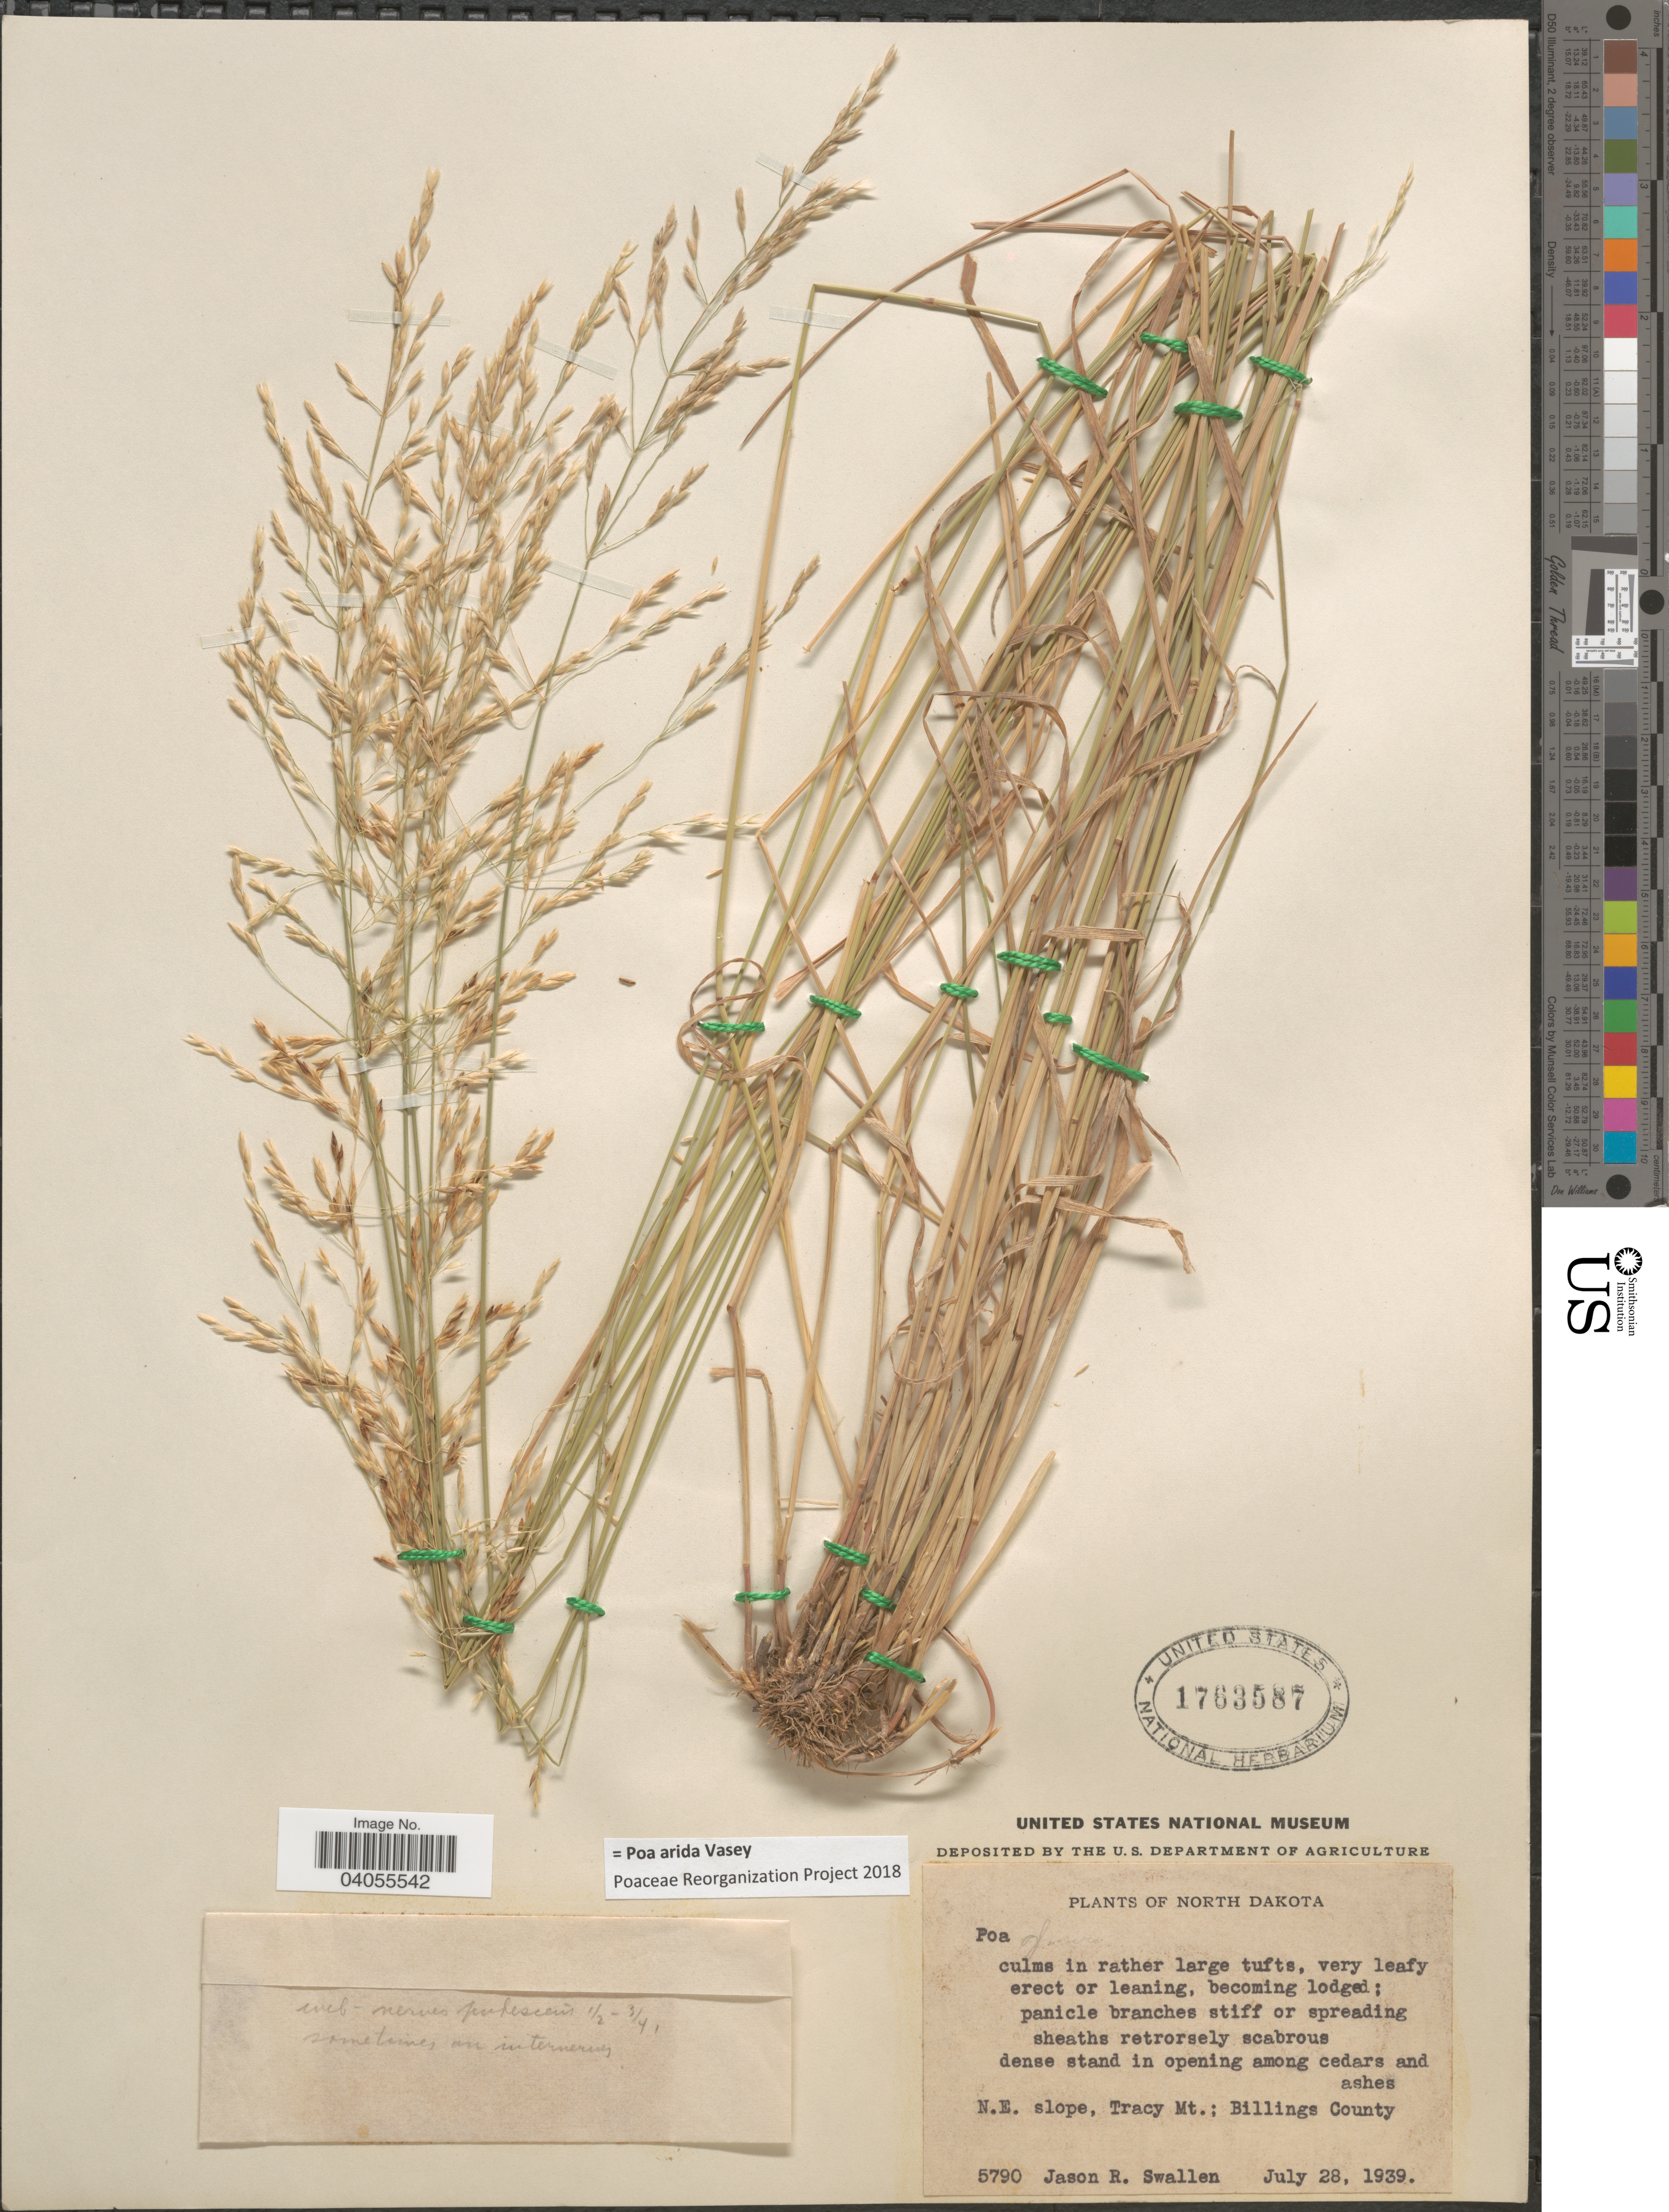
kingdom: Plantae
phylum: Tracheophyta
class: Liliopsida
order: Poales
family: Poaceae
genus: Poa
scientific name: Poa arida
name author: Vasey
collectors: J. R. Swallen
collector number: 5790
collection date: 1939-07-28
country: United States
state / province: North Dakota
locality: N.E. slope, Tracy Mt.; Billings County.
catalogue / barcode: US 1763587